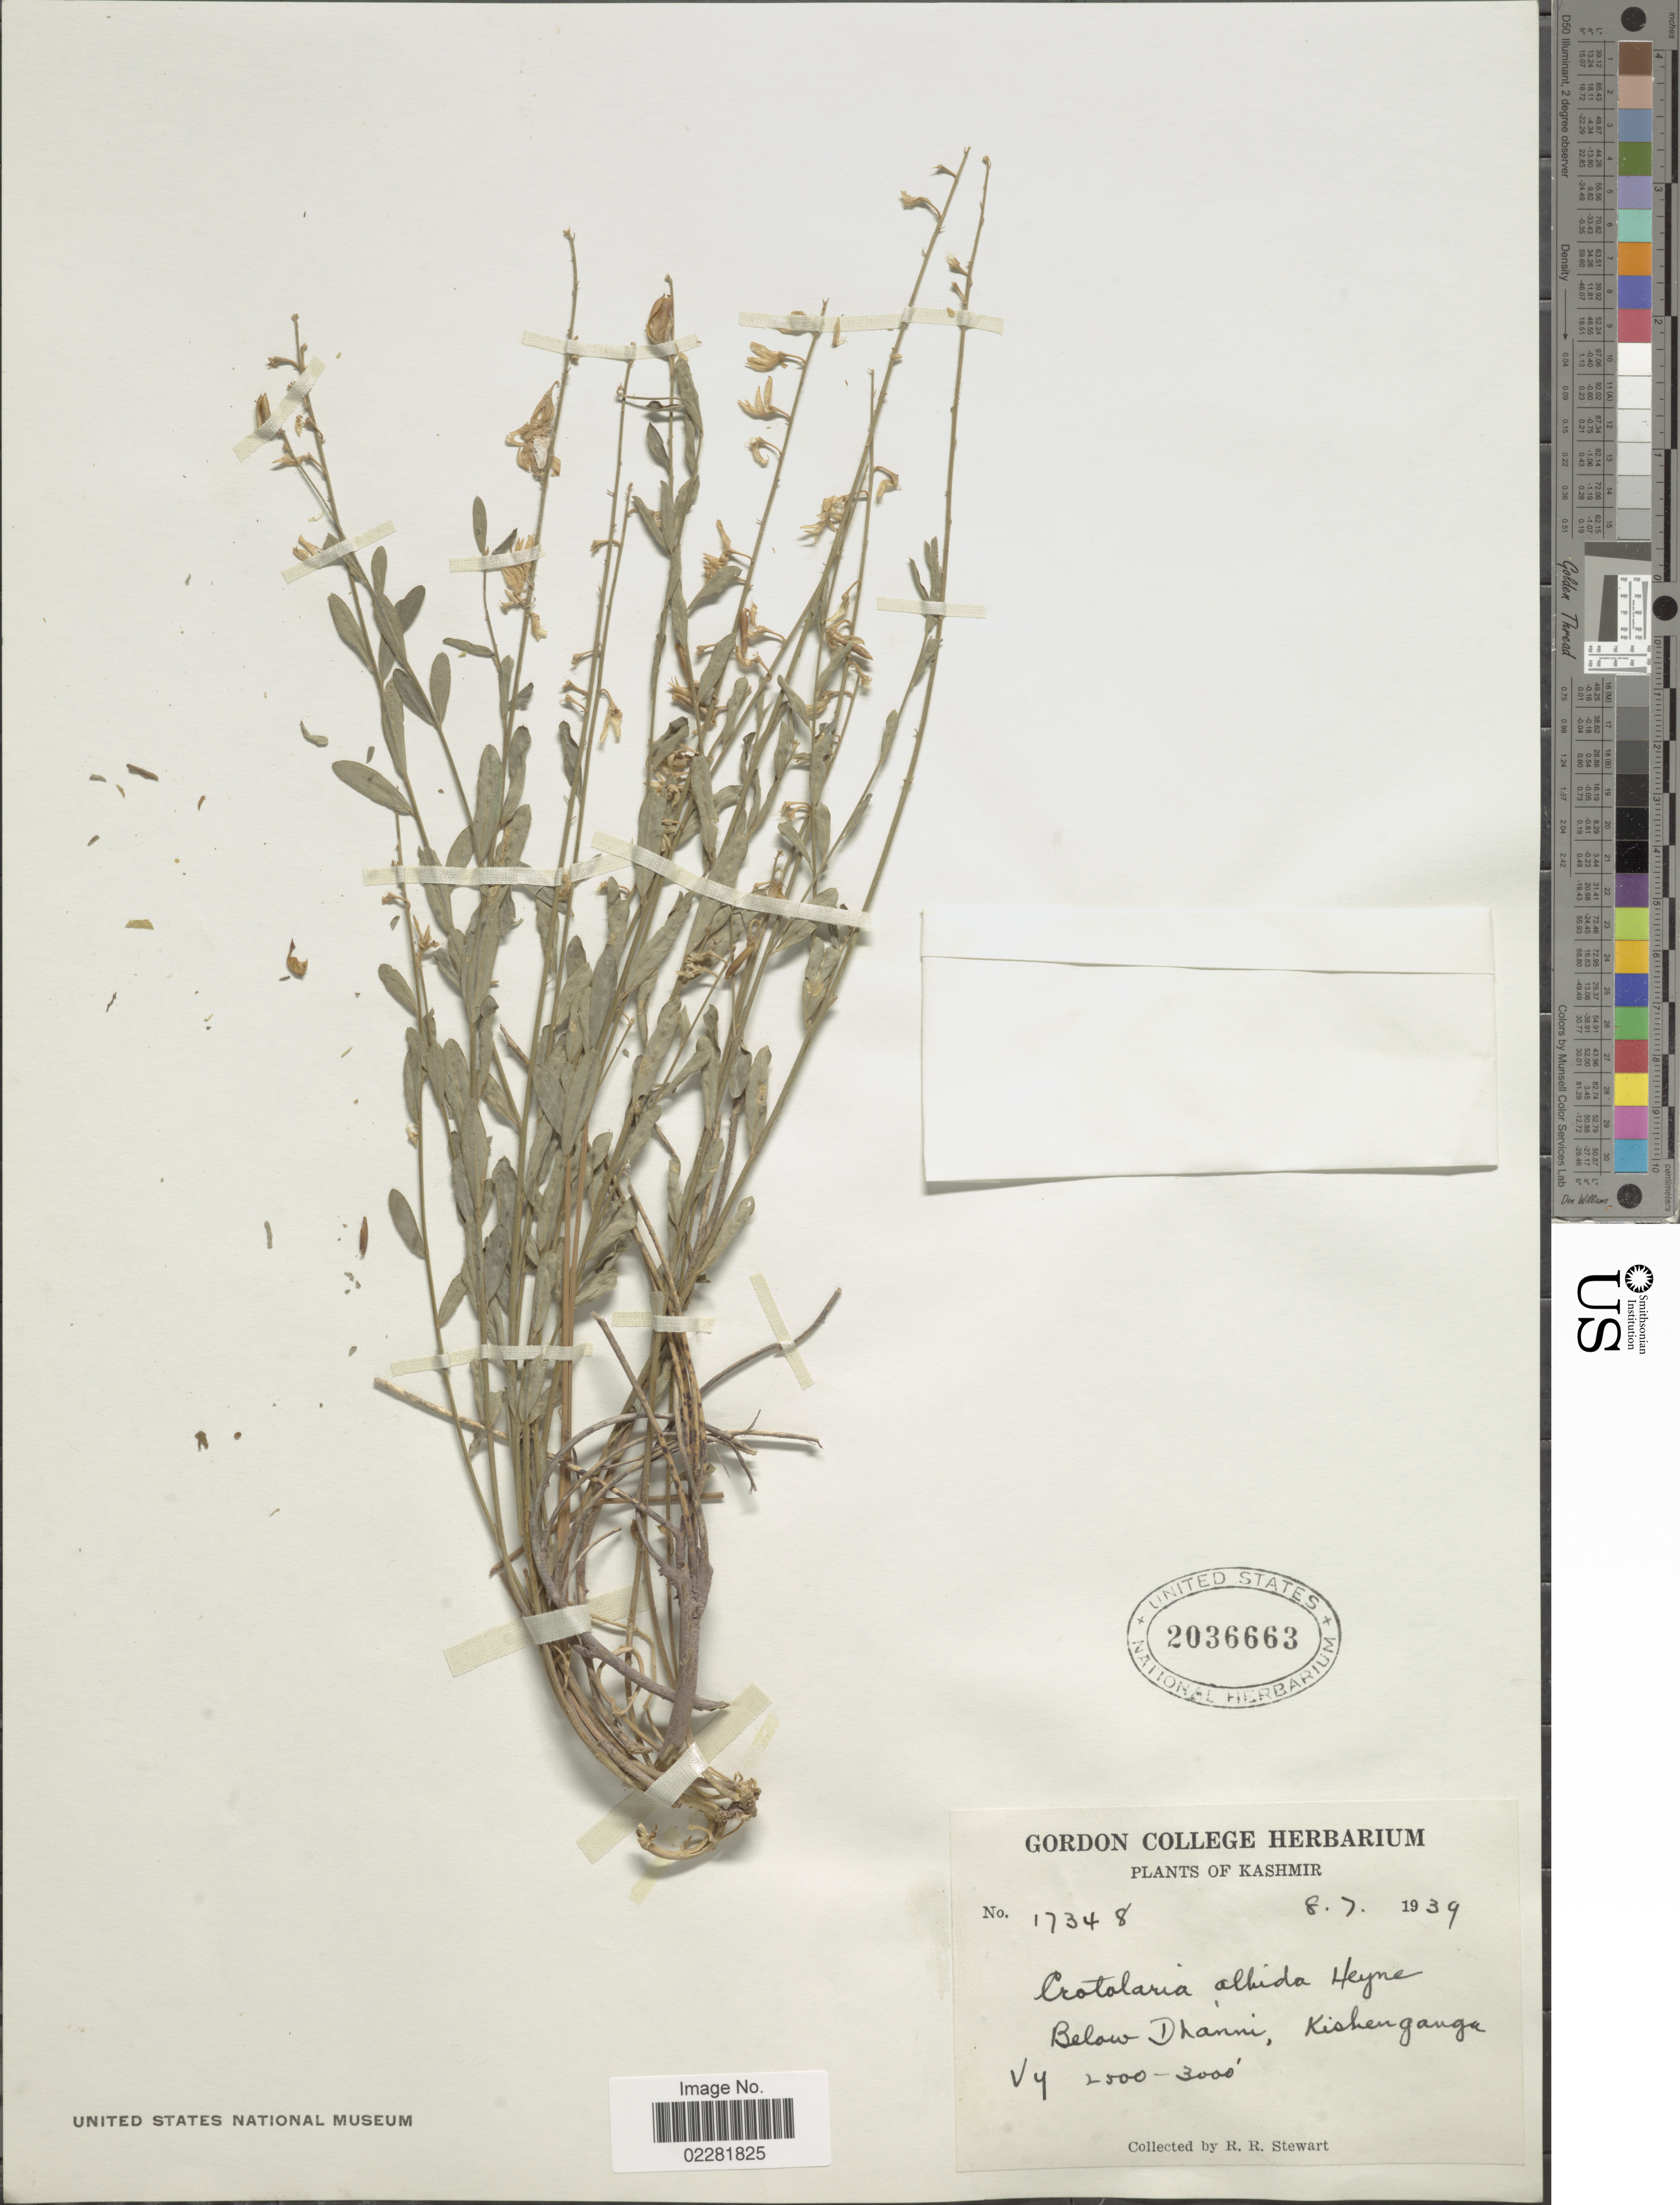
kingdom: Plantae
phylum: Tracheophyta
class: Magnoliopsida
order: Fabales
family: Fabaceae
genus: Crotalaria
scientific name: Crotalaria albida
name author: B. Heyne ex Roth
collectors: R. R. Stewart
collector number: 17348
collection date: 1939-07-08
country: India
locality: Kashmir, below Dhanni, Kishenganga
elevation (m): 762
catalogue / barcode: US 2036663